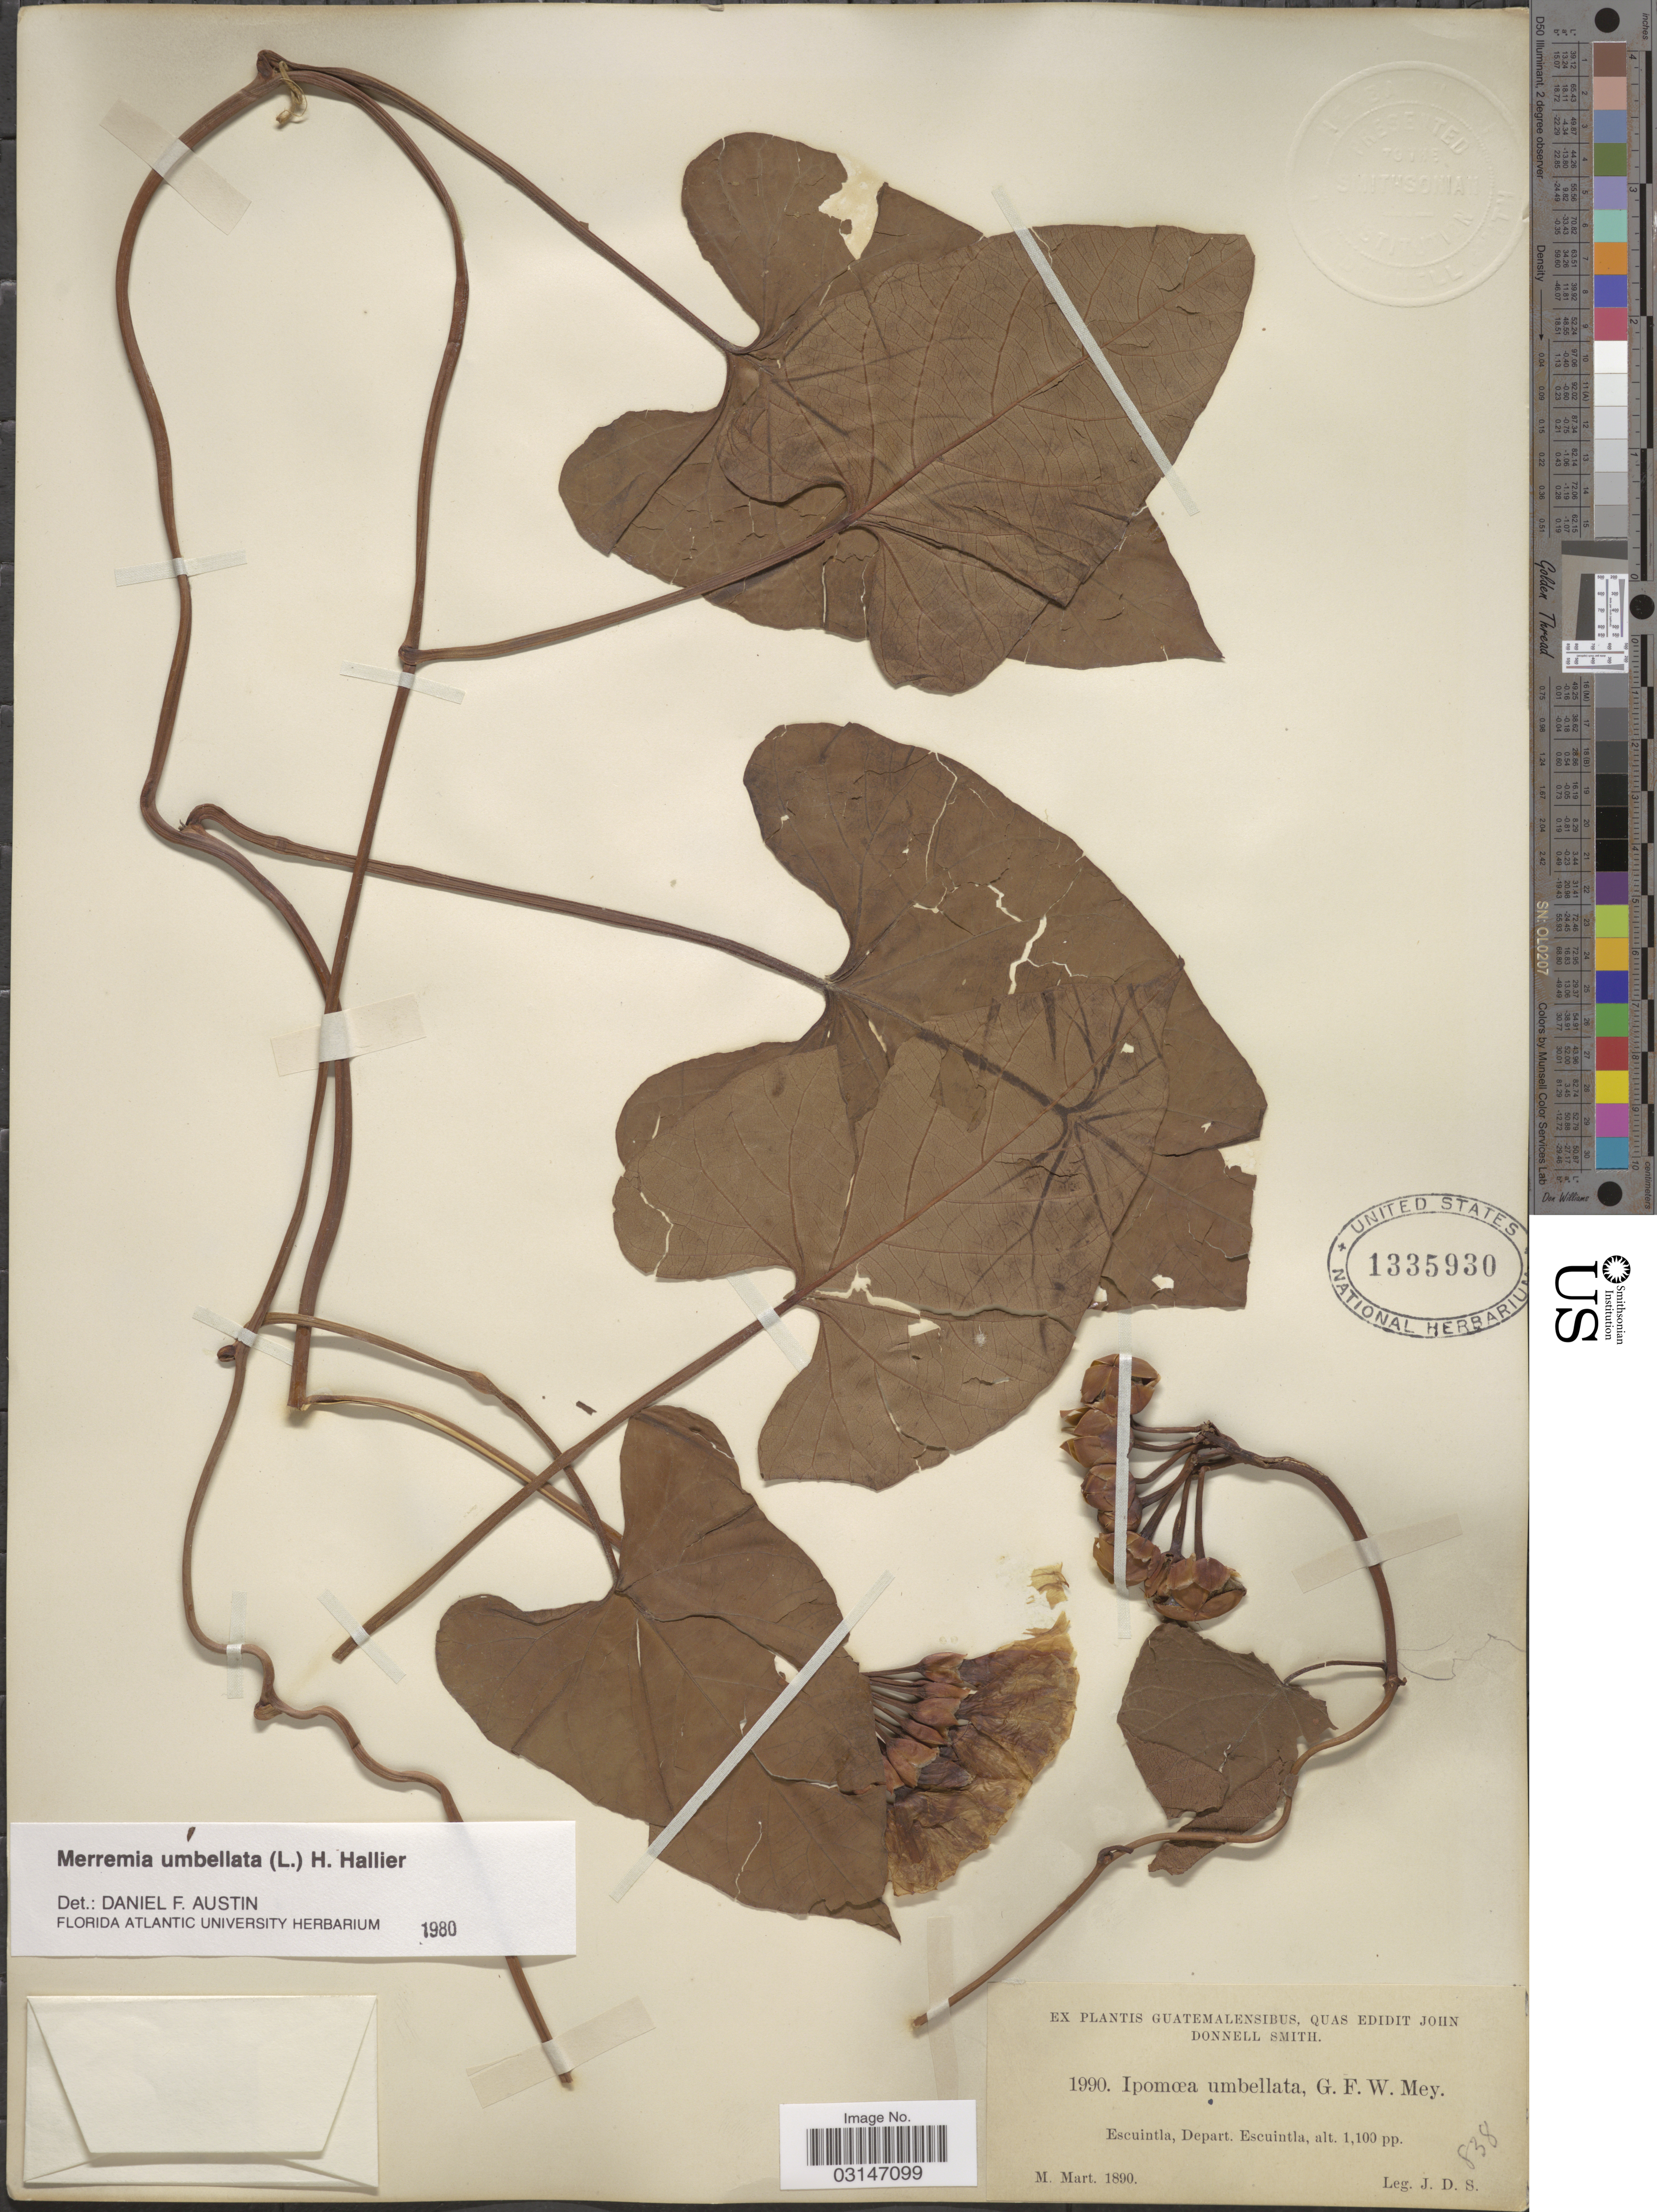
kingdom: Plantae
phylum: Tracheophyta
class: Magnoliopsida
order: Solanales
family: Convolvulaceae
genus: Camonea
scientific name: Camonea umbellata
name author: (L.) A. R. Simões & Staples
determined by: Strong, Mark T., (BOT), Smithsonian Institution - National Museum of Natural History (UNITED STATES)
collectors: J. Donnell Smith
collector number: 1990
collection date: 1890-03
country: Guatemala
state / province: Escuintla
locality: Escuintla, Depart. Escuintla.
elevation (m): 335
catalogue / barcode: US 1335930